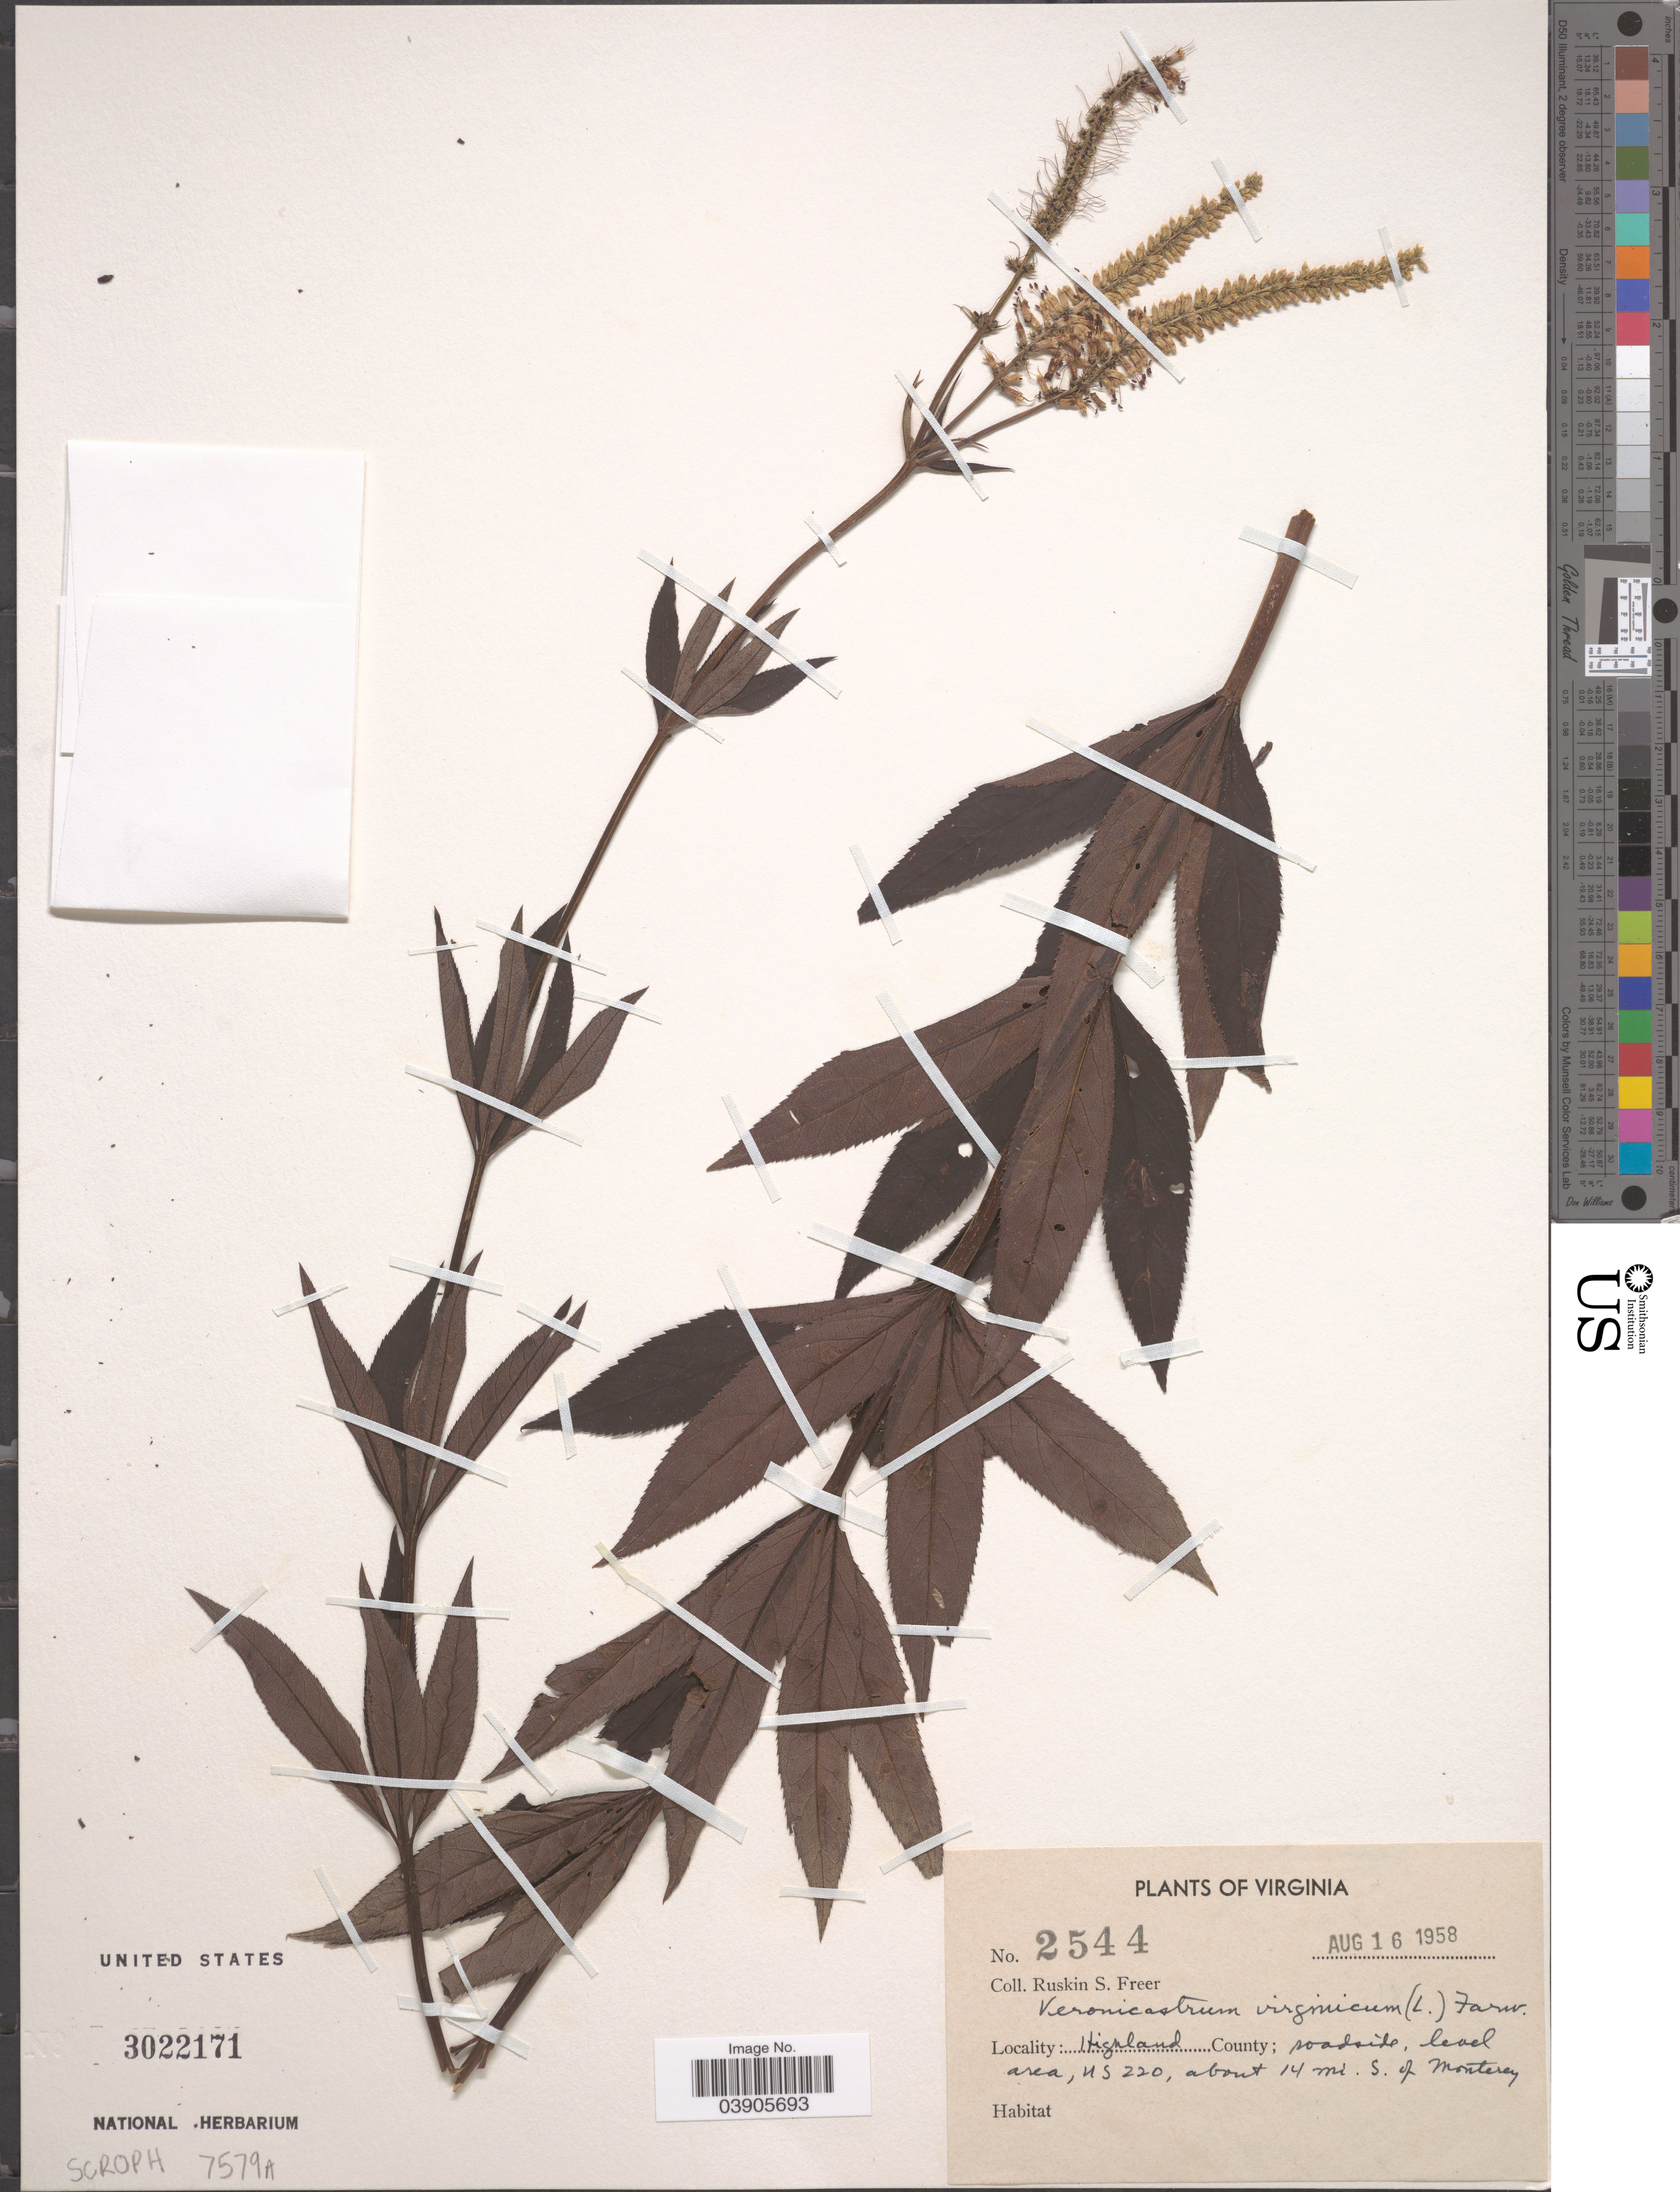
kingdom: Plantae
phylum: Tracheophyta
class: Magnoliopsida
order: Lamiales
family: Plantaginaceae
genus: Veronicastrum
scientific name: Veronicastrum virginicum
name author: (L.) Farw.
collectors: R. Freer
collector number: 2544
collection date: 1958-08-16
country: United States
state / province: Virginia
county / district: Highland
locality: roadside, level area, US 220, about 14 mi S. of Monterey.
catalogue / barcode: US 3022171